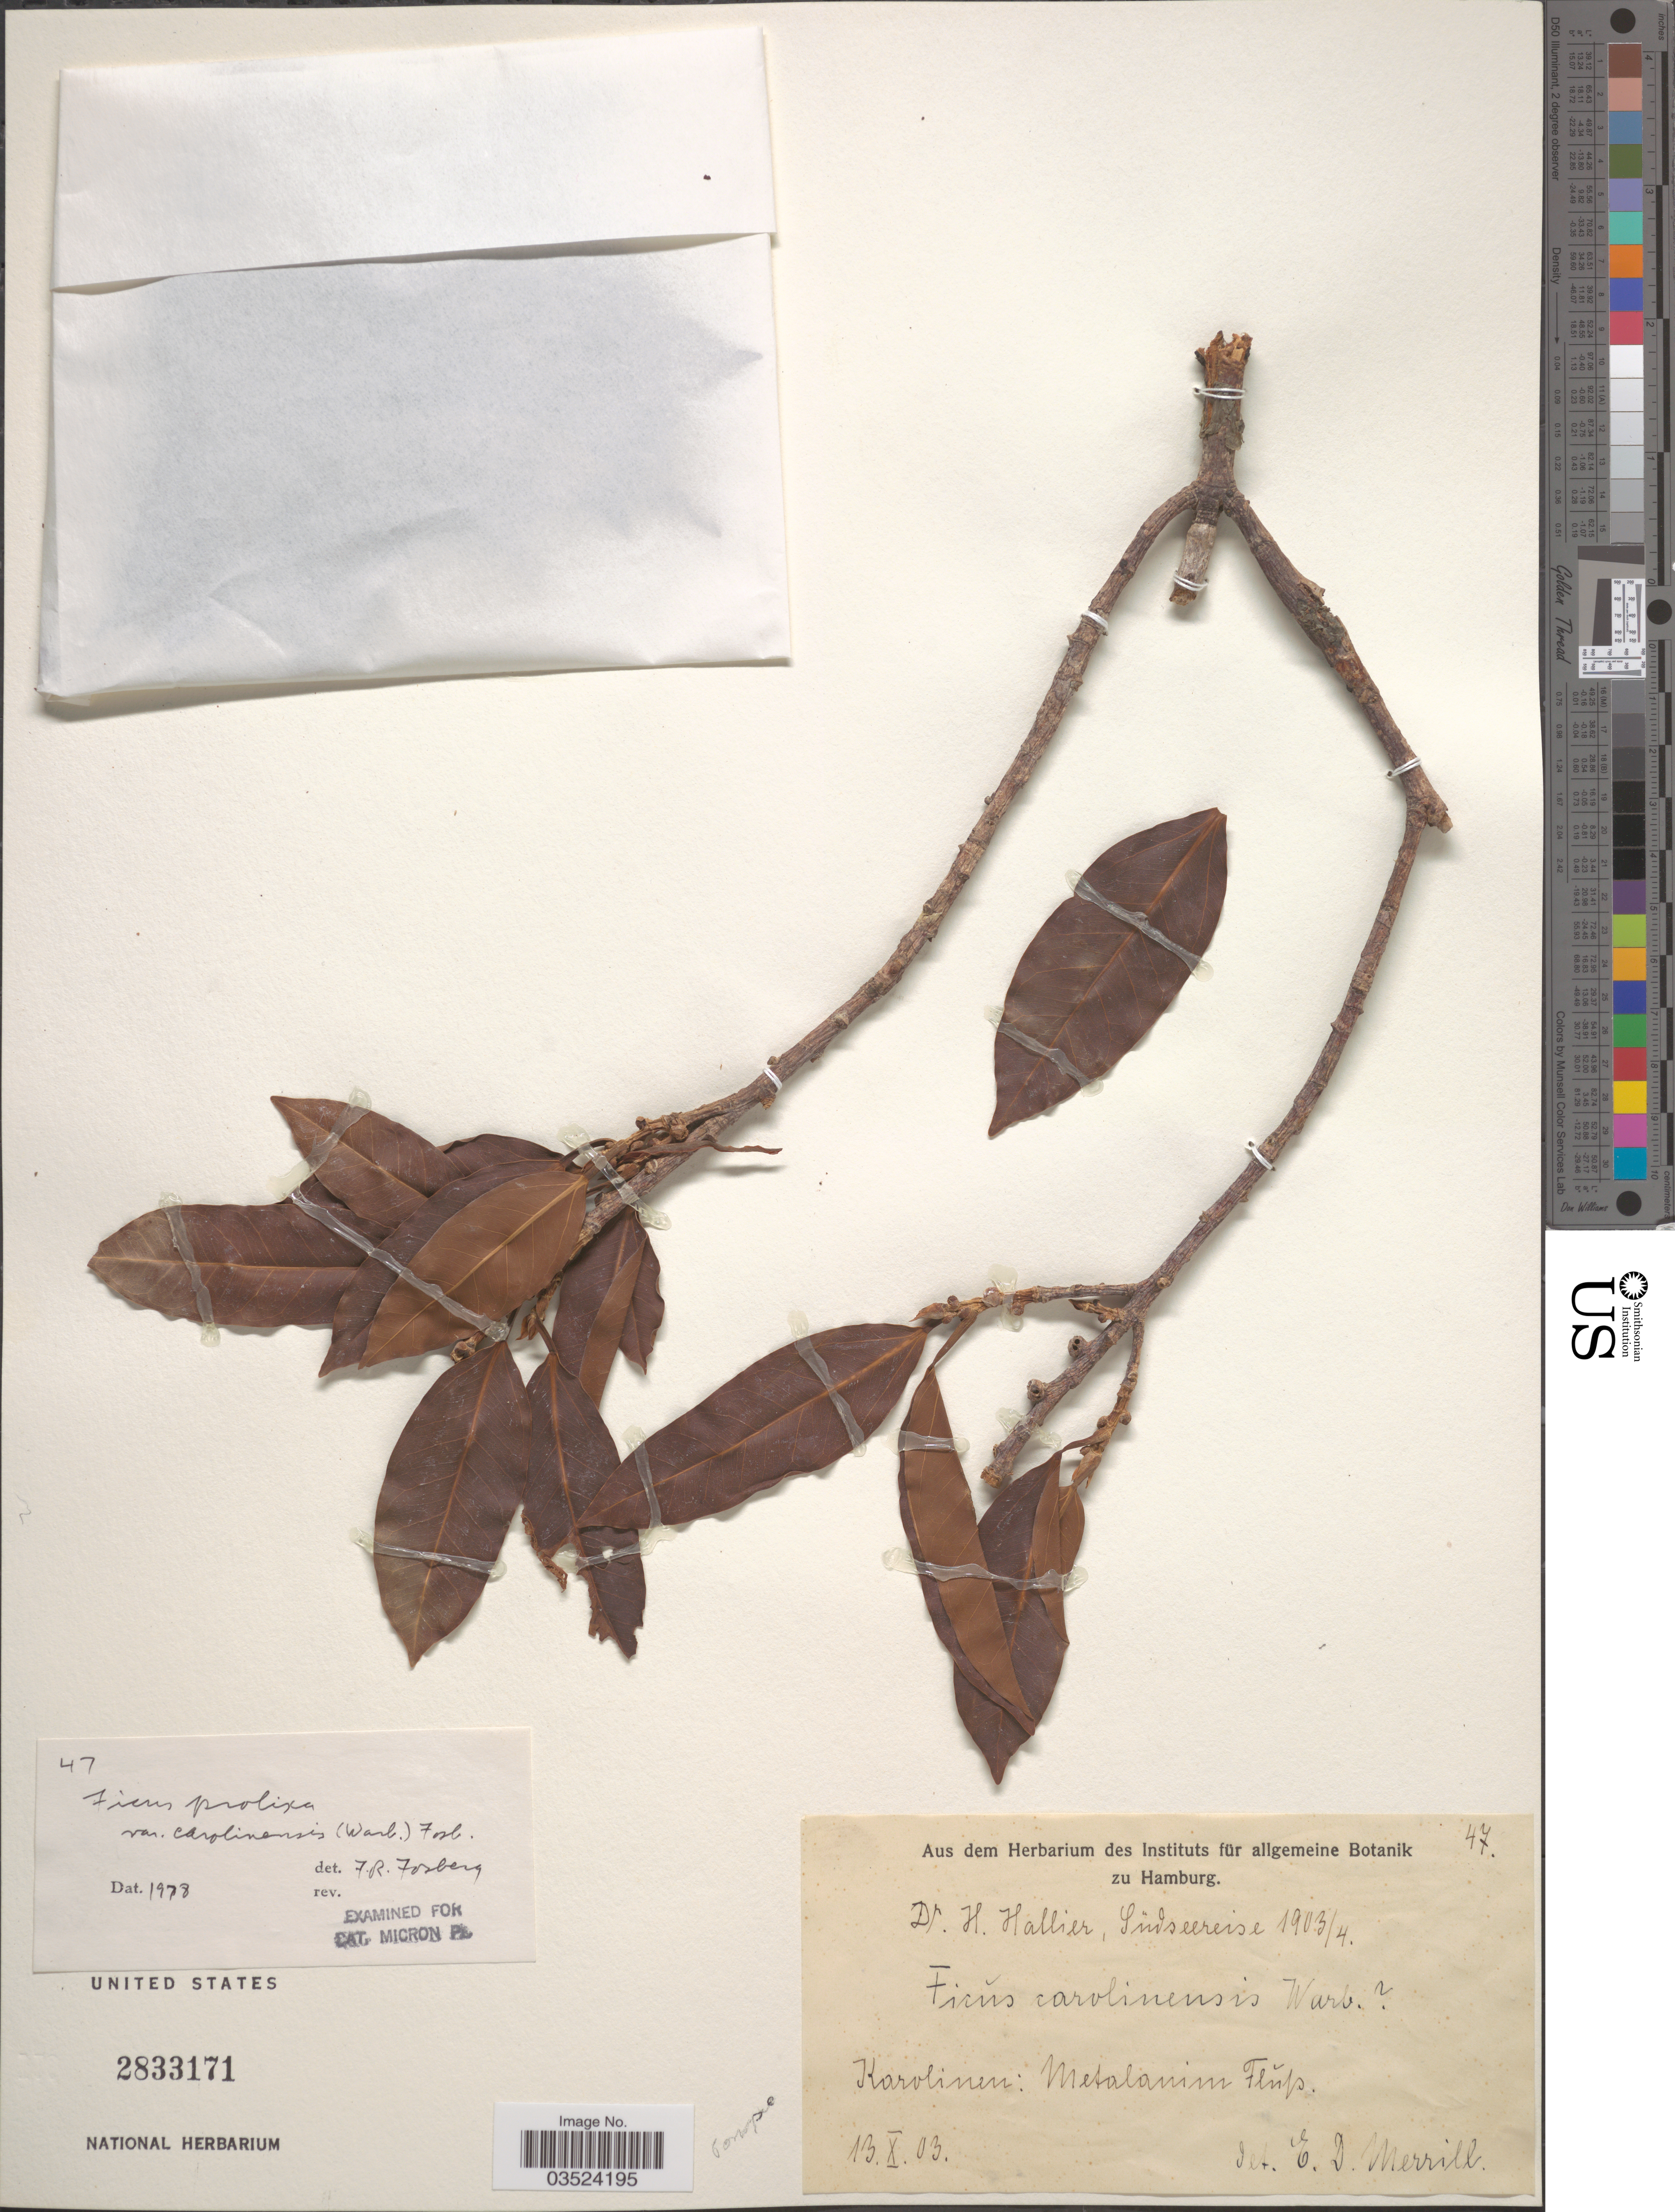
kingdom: Plantae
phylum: Tracheophyta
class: Magnoliopsida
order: Rosales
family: Moraceae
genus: Ficus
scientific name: Ficus prolixa var. carolinensis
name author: (Warb.) Fosberg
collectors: H. G. Hallier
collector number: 47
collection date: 1903-10-13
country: Micronesia, Federated States of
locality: Karolinen: Metalanim Fluss.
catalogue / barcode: US 2833171